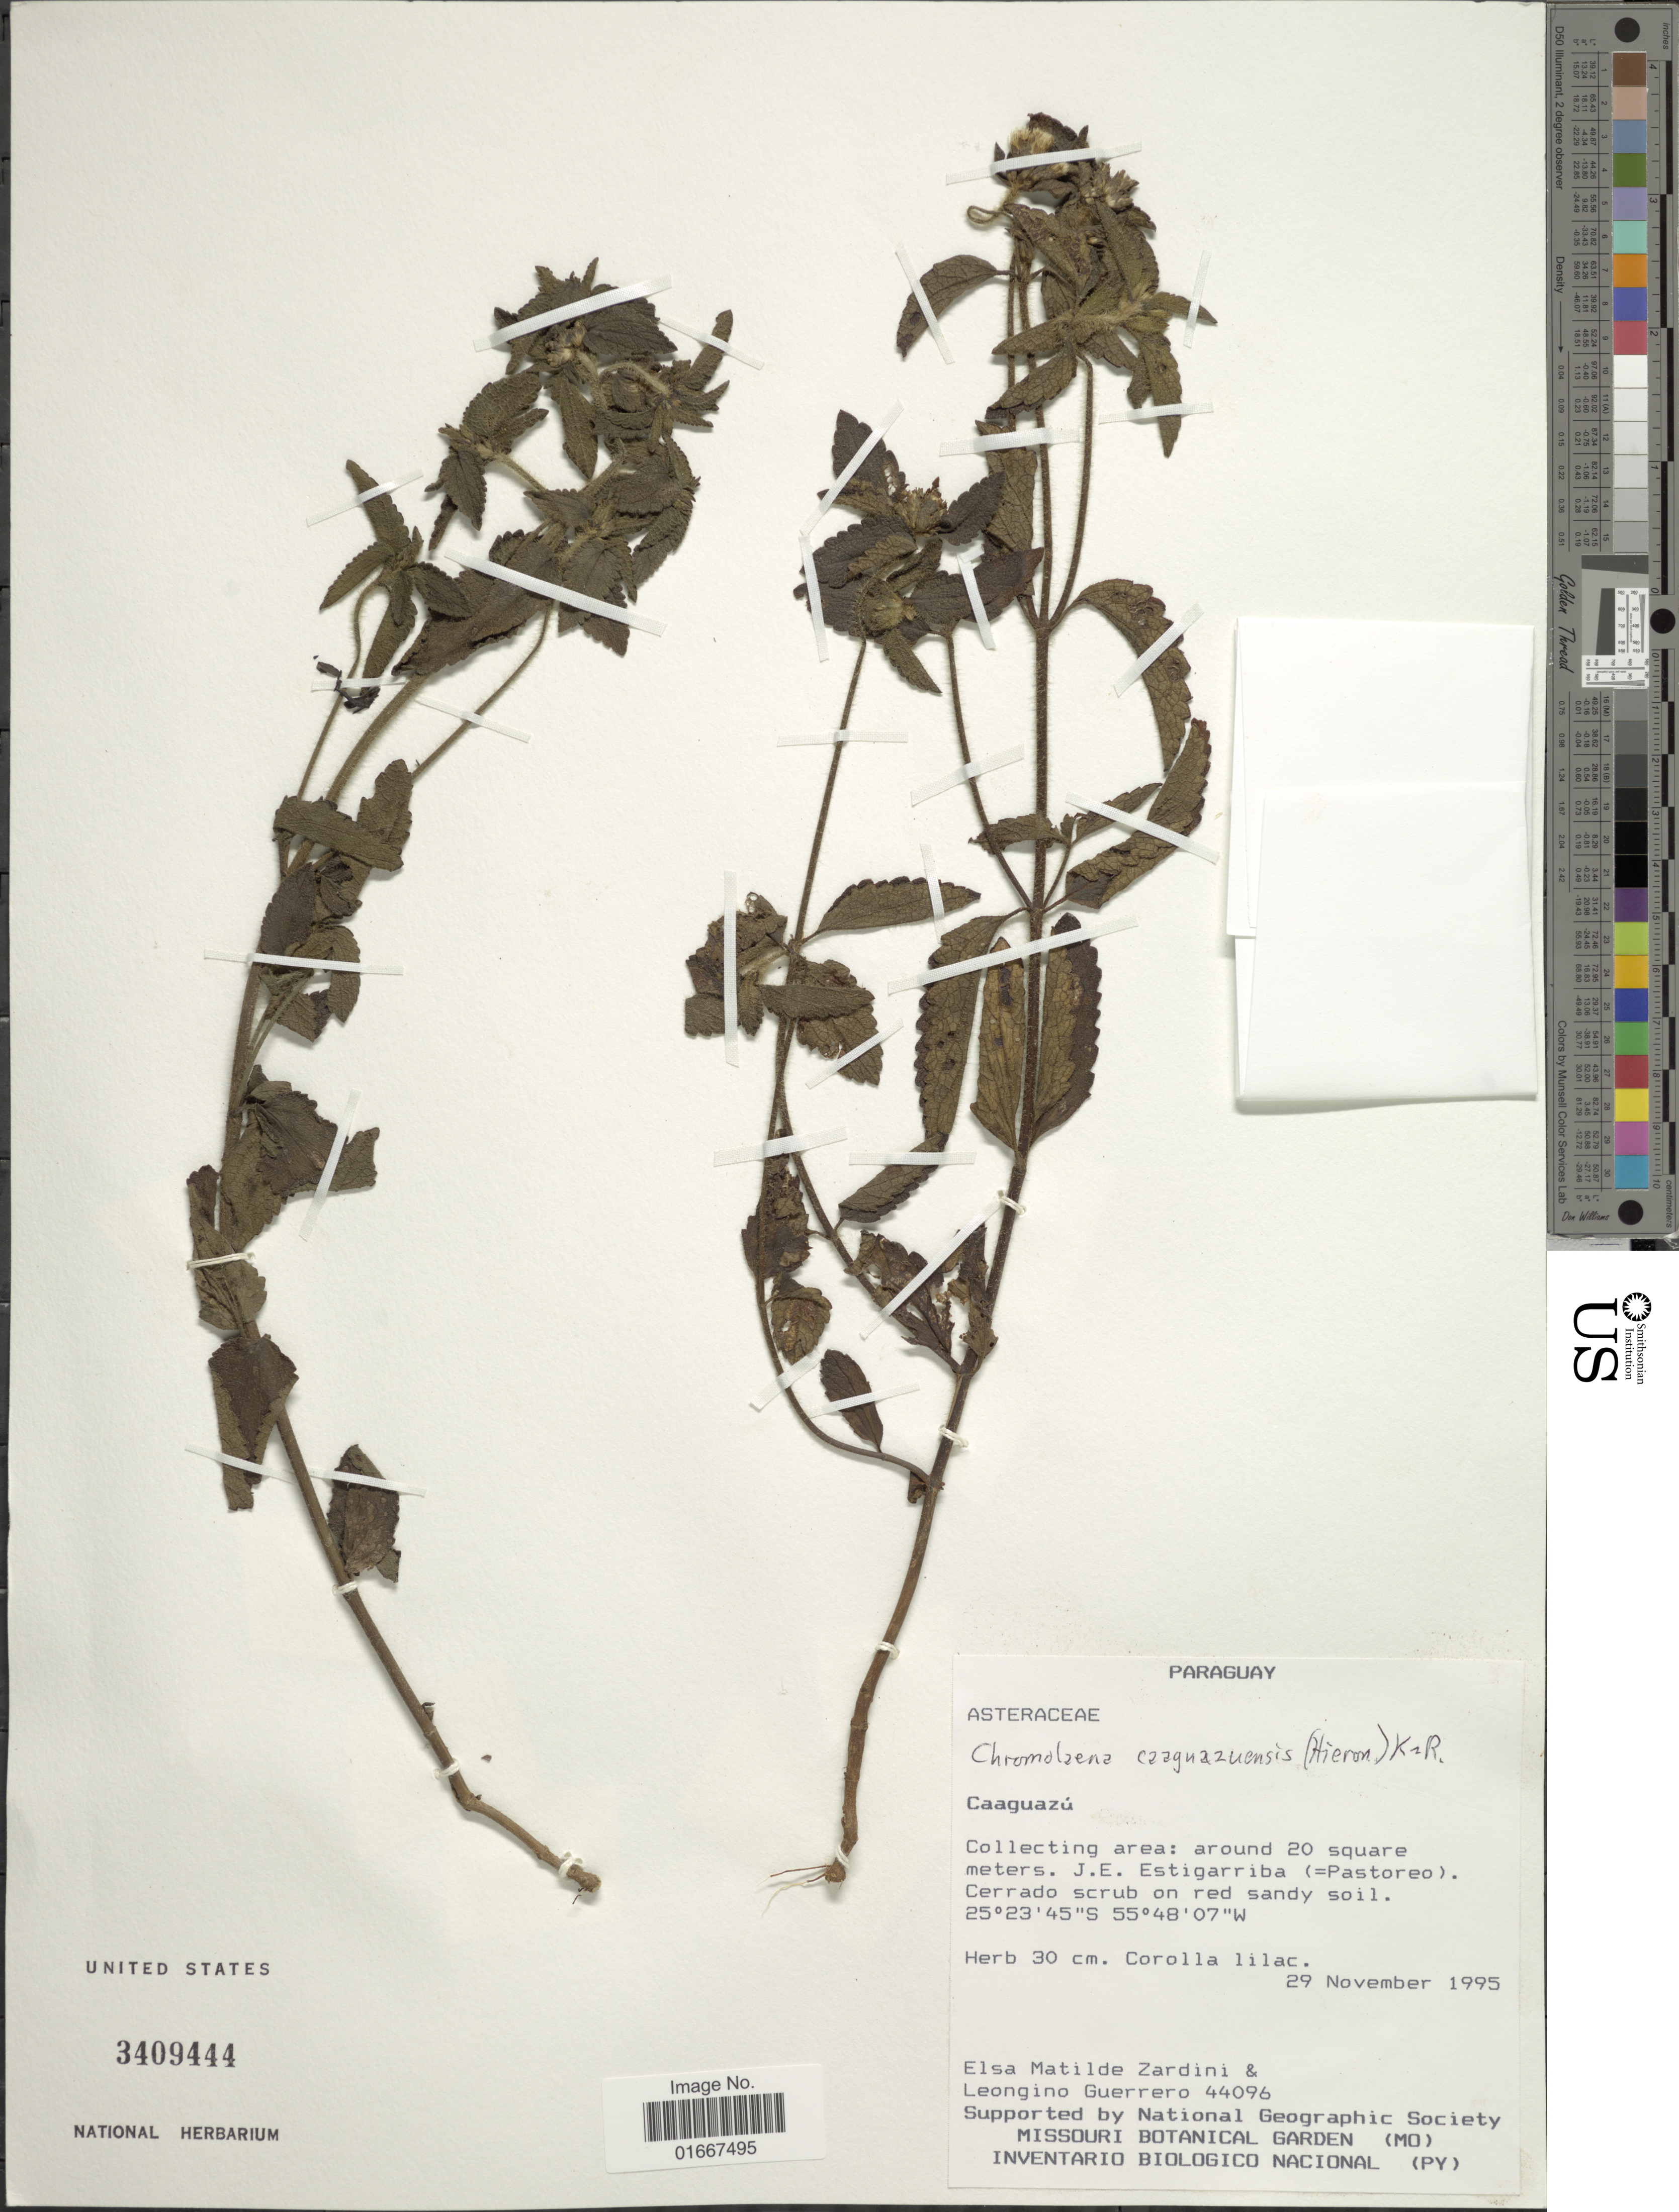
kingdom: Plantae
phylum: Tracheophyta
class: Magnoliopsida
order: Asterales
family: Asteraceae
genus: Chromolaena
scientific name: Chromolaena caaguazuensis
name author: (Hieron.) R.M. King & H. Rob.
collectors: E. M. Zardini & L. Guerrero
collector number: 44096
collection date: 1995-11-29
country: Paraguay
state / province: Caaguazu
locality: Collecting area: around 20 square meters. J. E. Estigarriba (=Pastoreo)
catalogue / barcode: US 3409444